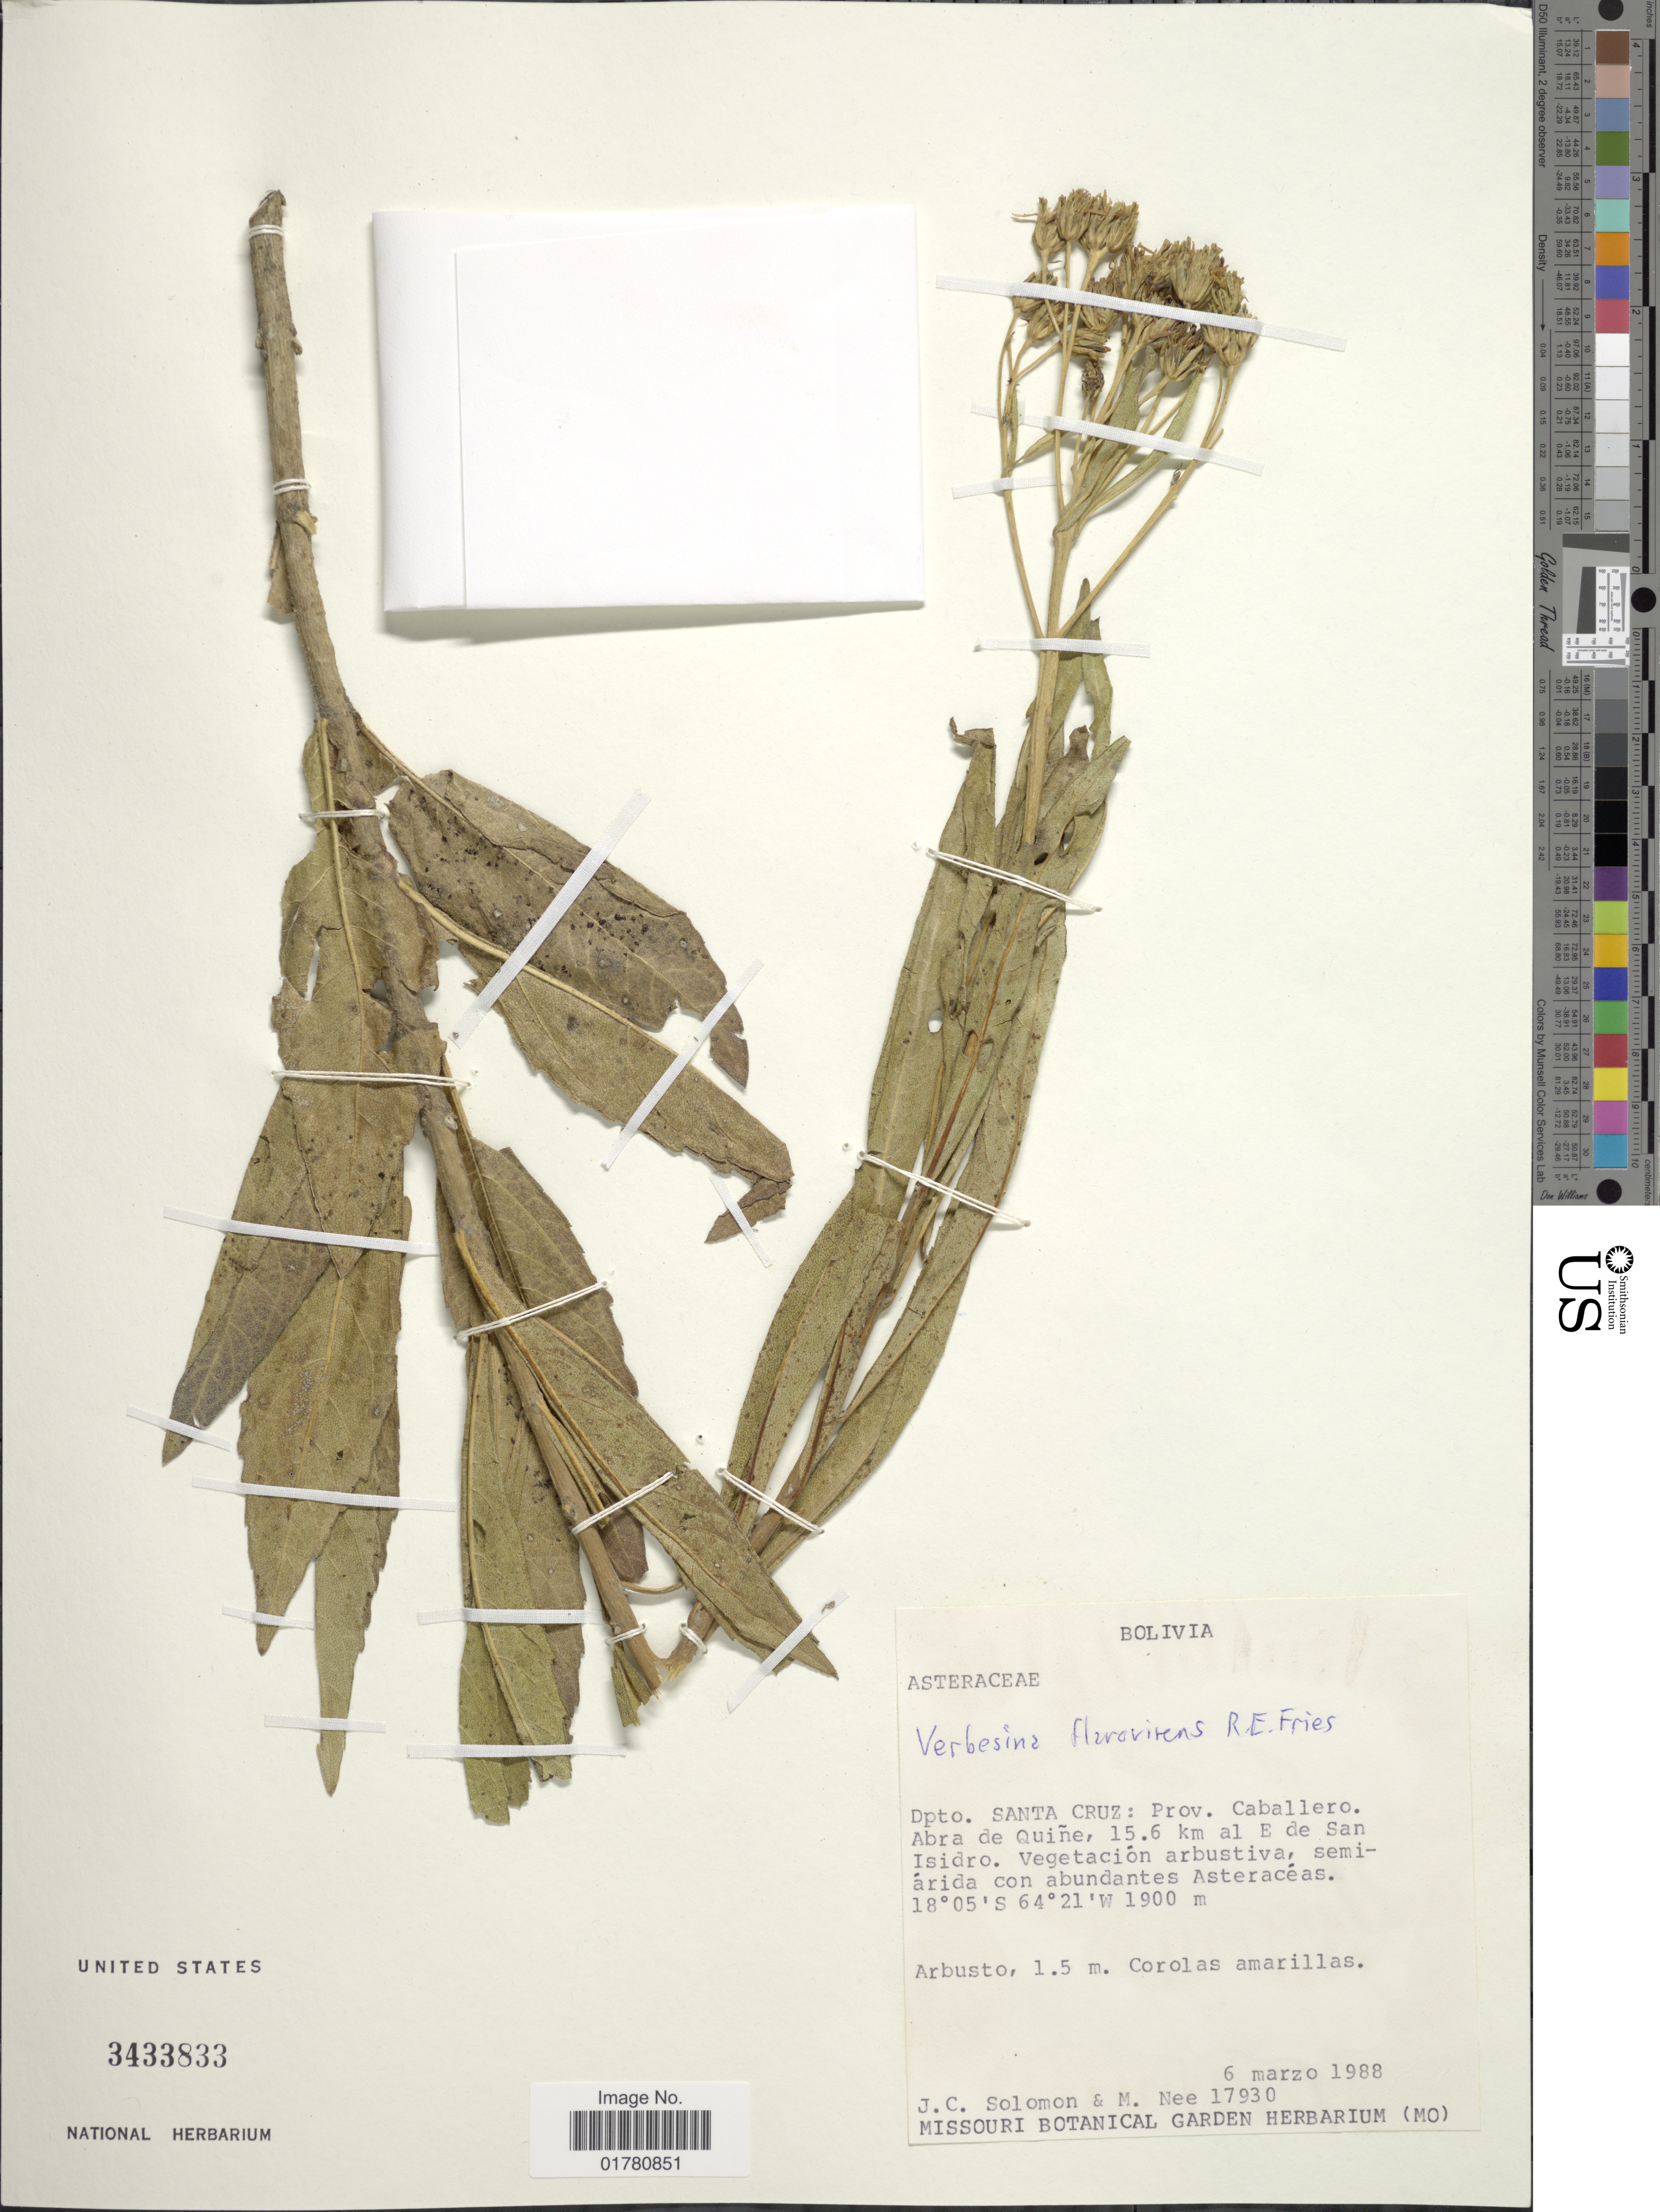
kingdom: Plantae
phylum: Tracheophyta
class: Magnoliopsida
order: Asterales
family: Asteraceae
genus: Verbesina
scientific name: Verbesina flavovirens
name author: R.E. Fr.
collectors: J. C. Solomon & M. Nee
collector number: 17930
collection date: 1988-03-06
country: Bolivia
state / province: Santa Cruz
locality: Dpto Santa Cruz: Prov. Caballero. Abra de Quiñe, 15.6 km al E de San Isidro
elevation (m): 1900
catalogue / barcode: US 3433833